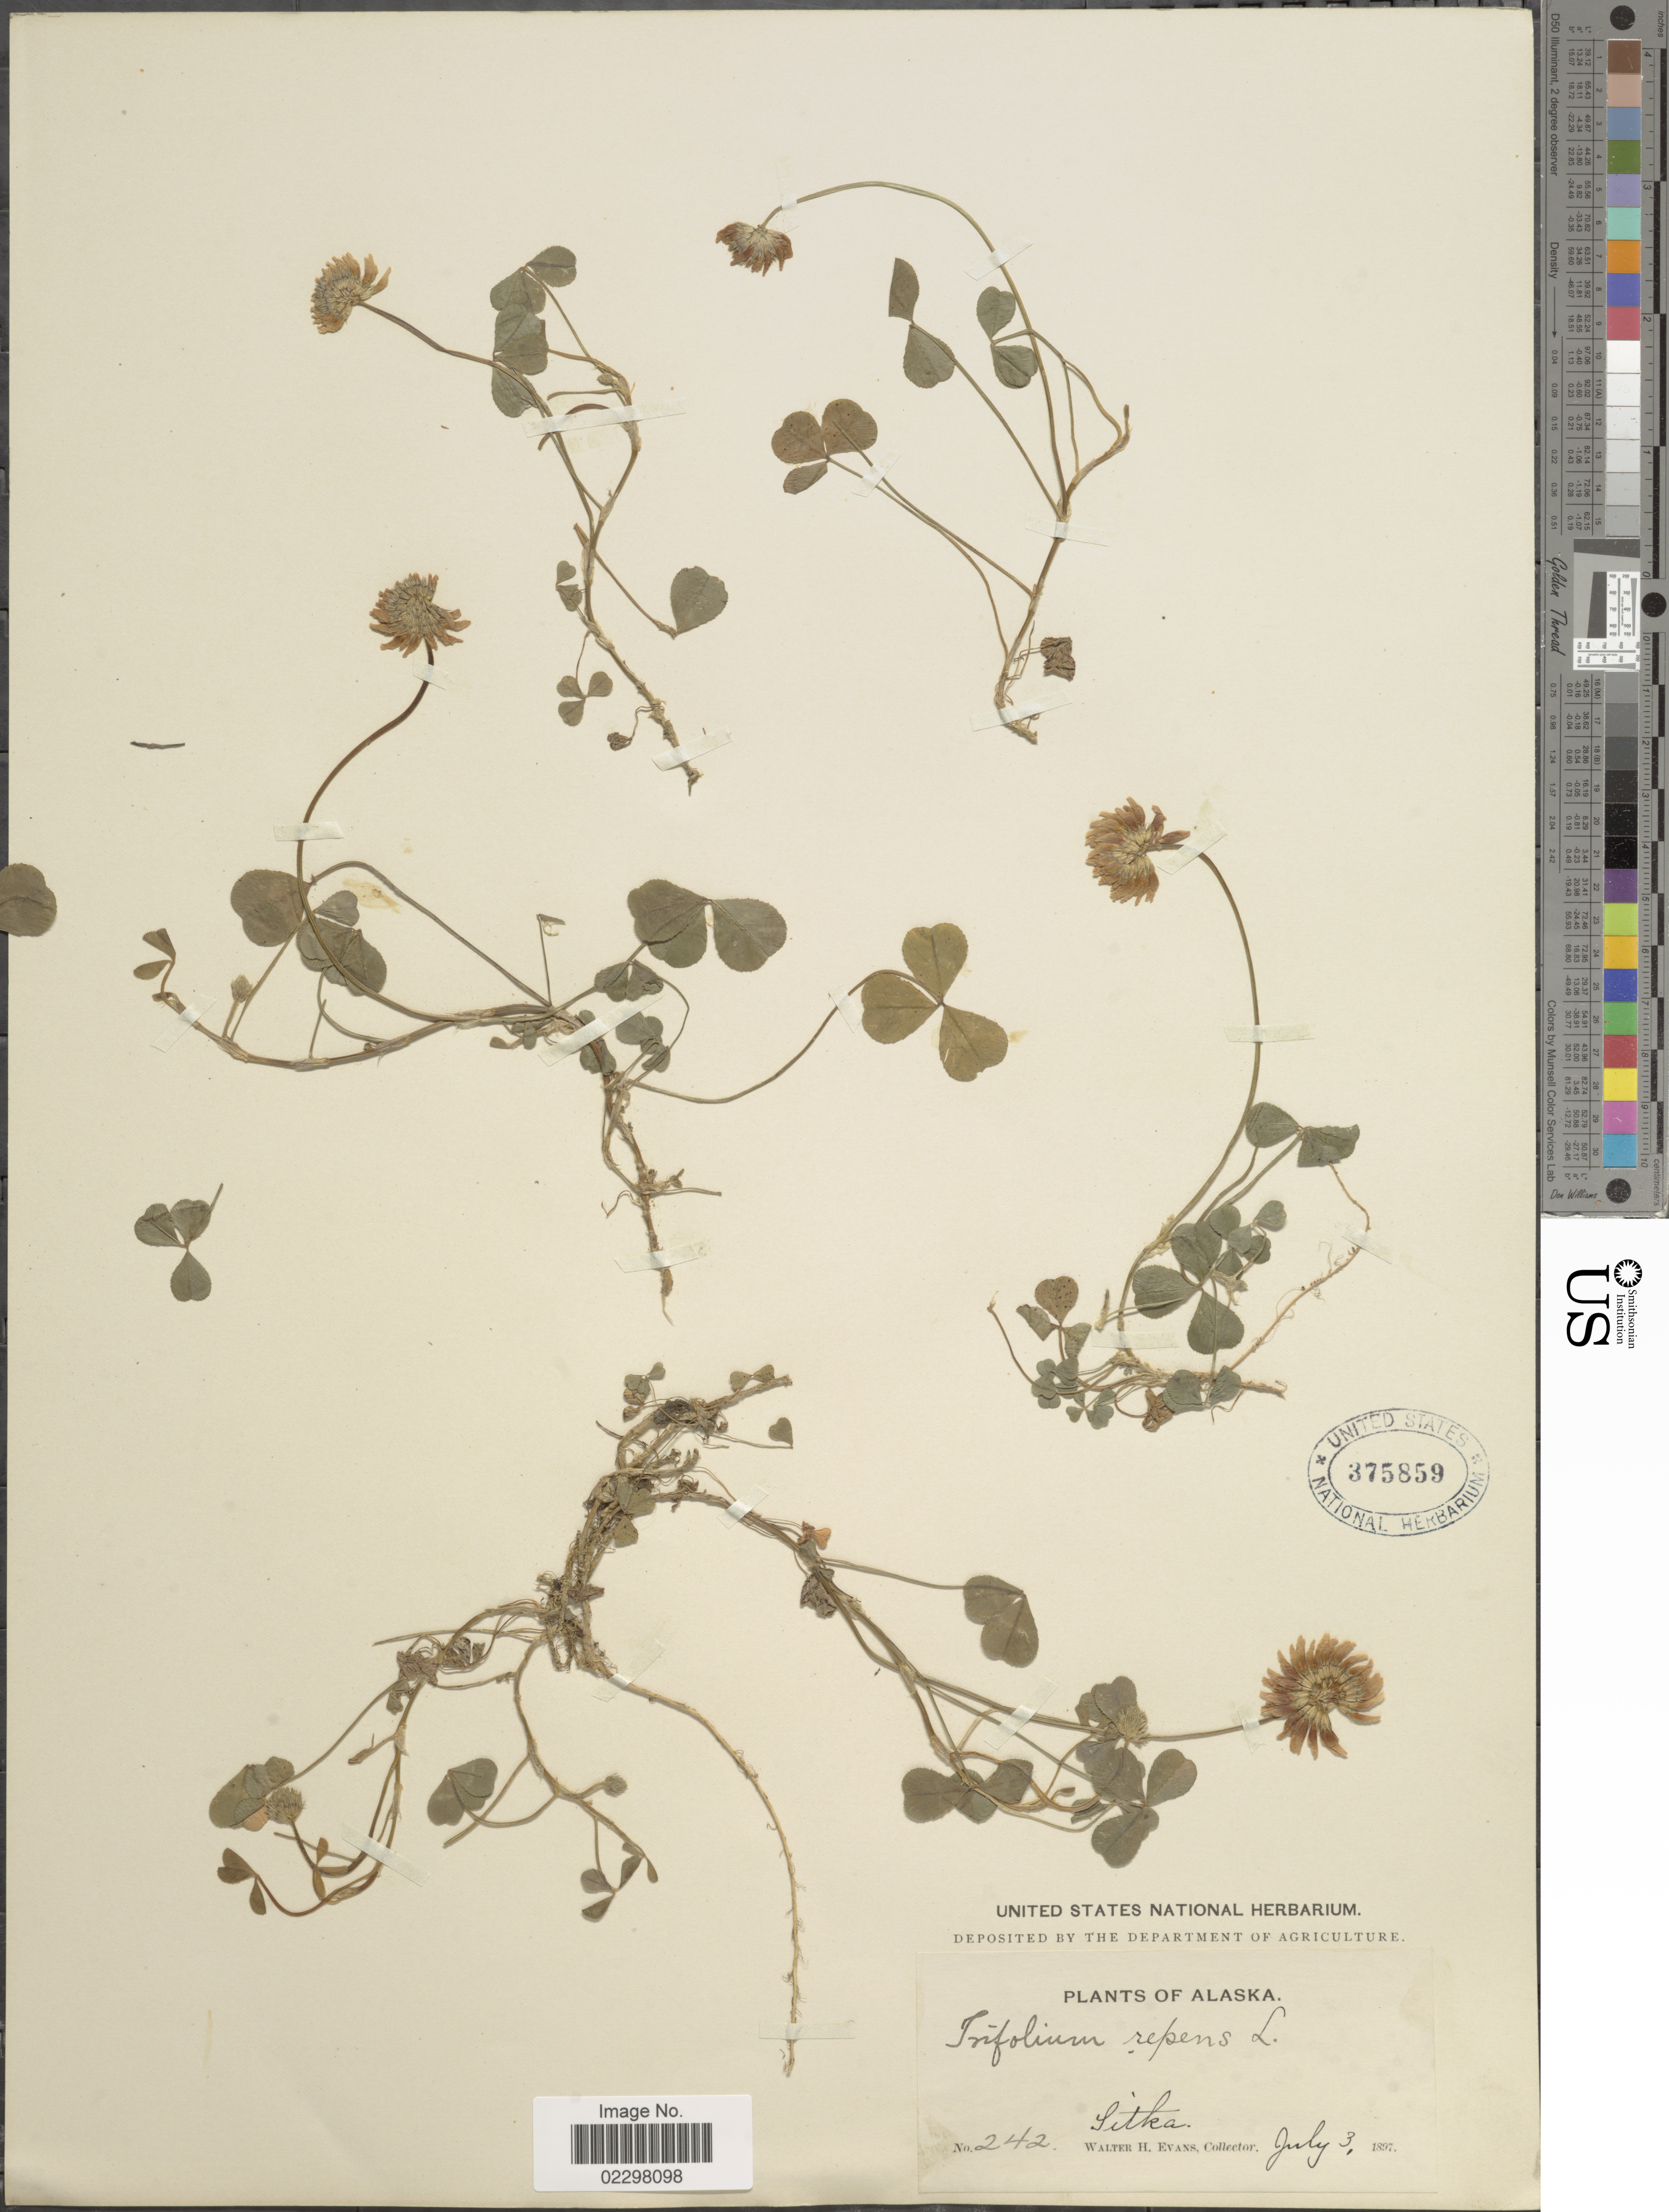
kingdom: Plantae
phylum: Tracheophyta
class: Magnoliopsida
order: Fabales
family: Fabaceae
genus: Trifolium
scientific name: Trifolium repens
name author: L.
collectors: W. H. Evans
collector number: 242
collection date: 1897-07-03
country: United States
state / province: Alaska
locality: Sitka.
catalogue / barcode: US 375859